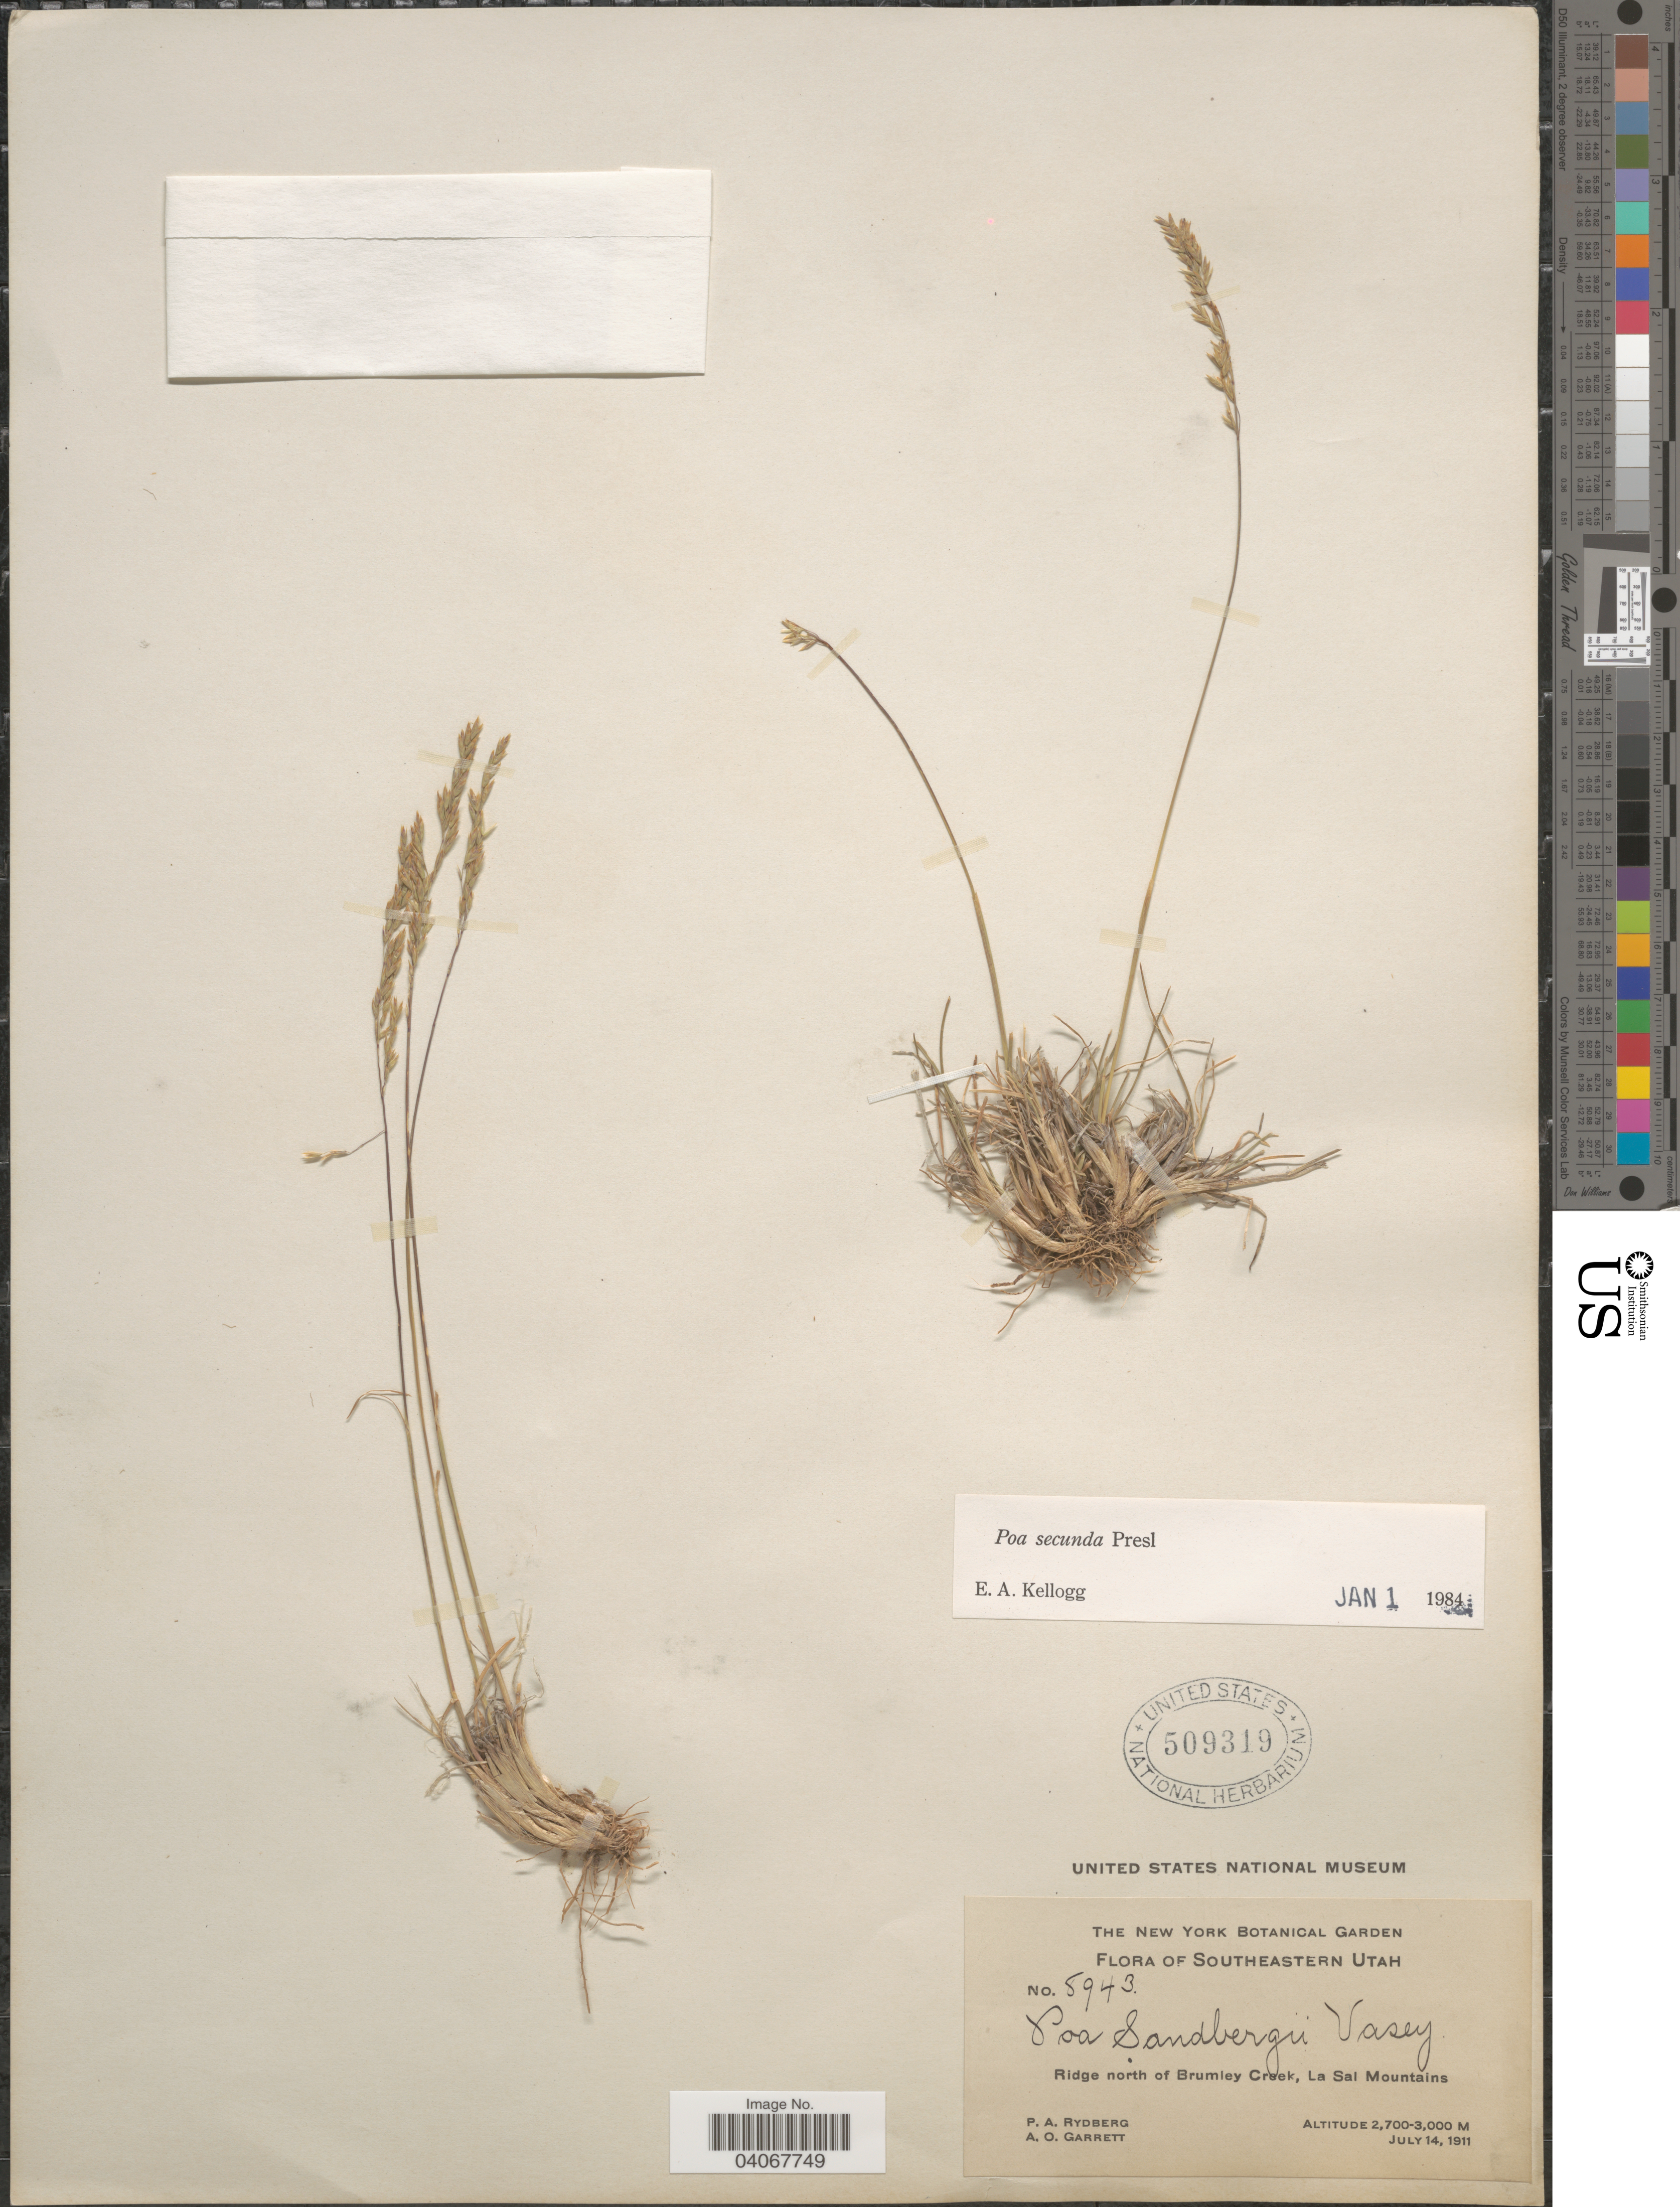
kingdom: Plantae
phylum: Tracheophyta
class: Liliopsida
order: Poales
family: Poaceae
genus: Poa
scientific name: Poa secunda subsp. secunda var. secunda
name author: J. Presl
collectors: P. A. Rydberg & A. O. Garrett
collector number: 8943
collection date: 1911-07-14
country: United States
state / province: Utah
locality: Southeastern Utah. Ridge north of Brumley Creek, La Sal Mountains.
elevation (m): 2700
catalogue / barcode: US 509319